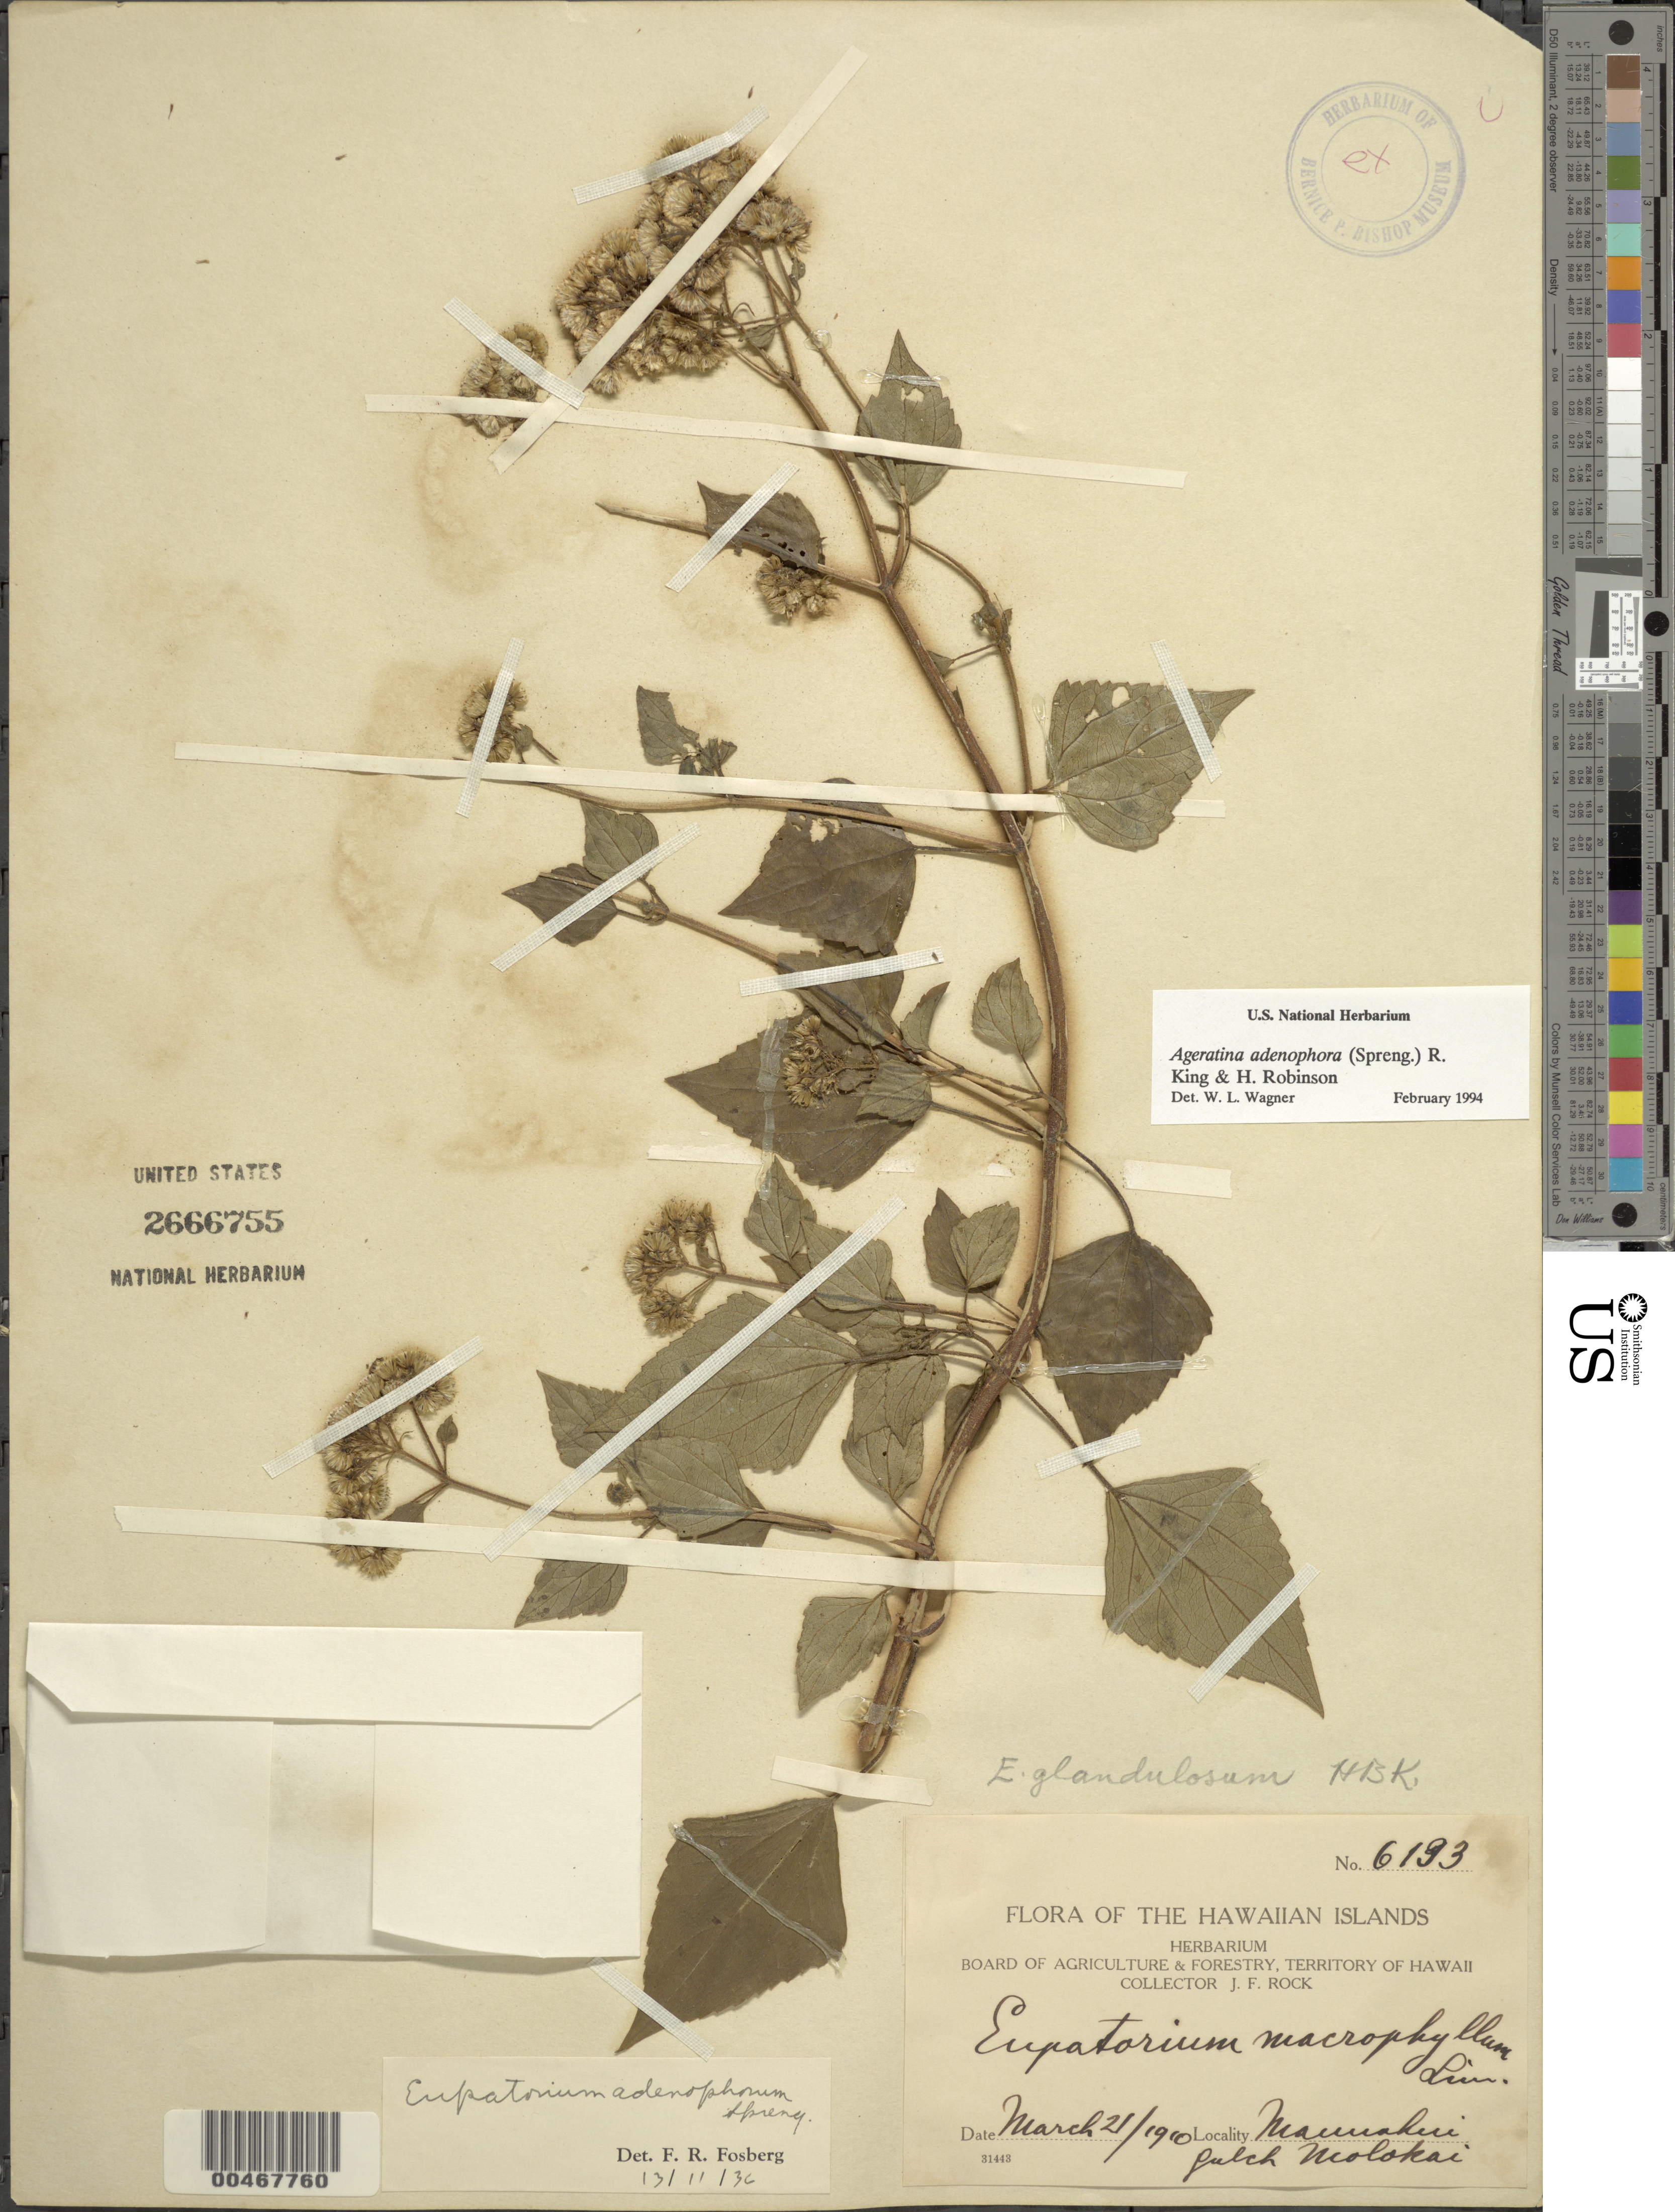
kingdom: Plantae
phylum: Tracheophyta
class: Magnoliopsida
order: Asterales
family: Asteraceae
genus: Ageratina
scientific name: Ageratina adenophora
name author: (Spreng.) R.M. King & H. Rob.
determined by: Wagner, W. L., (BOT), Smithsonian Institution - National Museum of Natural History (UNITED STATES)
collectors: J. F. Rock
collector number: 6193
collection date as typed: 21 Mar 1910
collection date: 1910-03-21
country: United States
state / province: Hawaii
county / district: Maui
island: Moloka'i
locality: Maunahui Gulch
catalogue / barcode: US 2666755